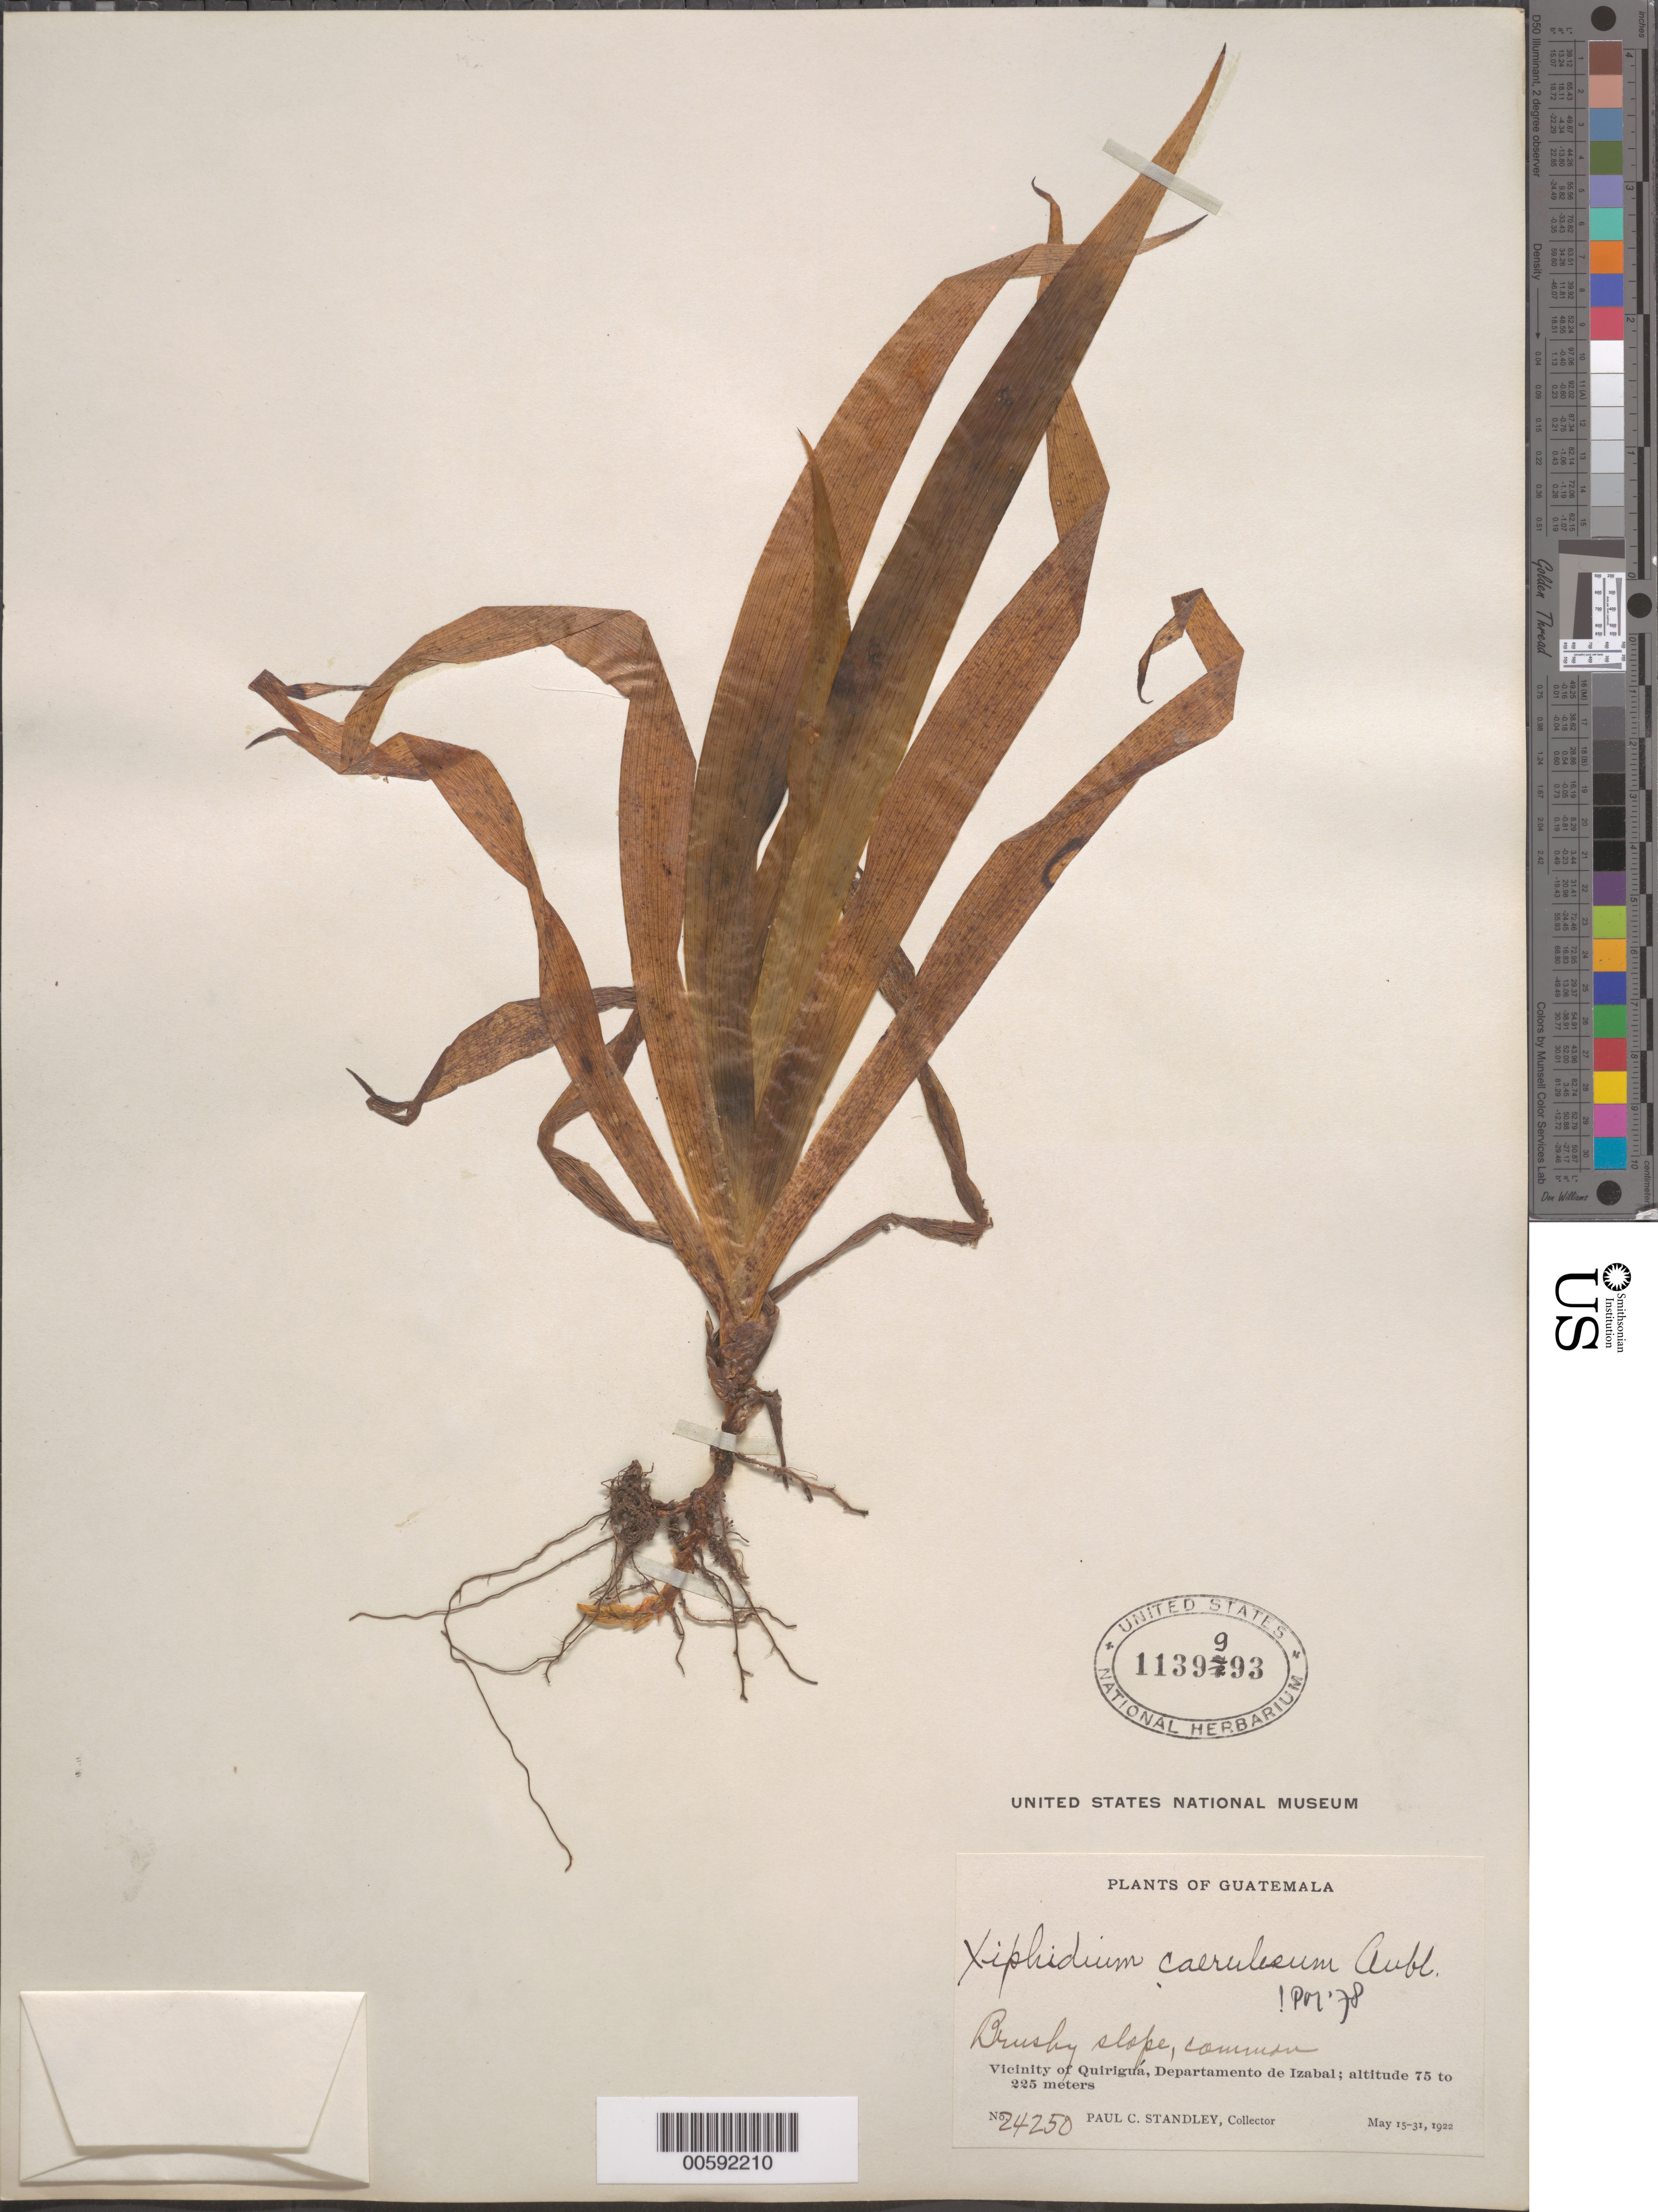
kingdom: Plantae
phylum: Tracheophyta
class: Liliopsida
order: Commelinales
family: Haemodoraceae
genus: Xiphidium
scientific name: Xiphidium caeruleum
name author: Aubl.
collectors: P. C. Standley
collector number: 24250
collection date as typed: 15 May 1922 to 31 May 1922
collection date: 1922-05-15/1922-05-31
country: Guatemala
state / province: Izabal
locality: Quiriguá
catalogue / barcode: US 1139993